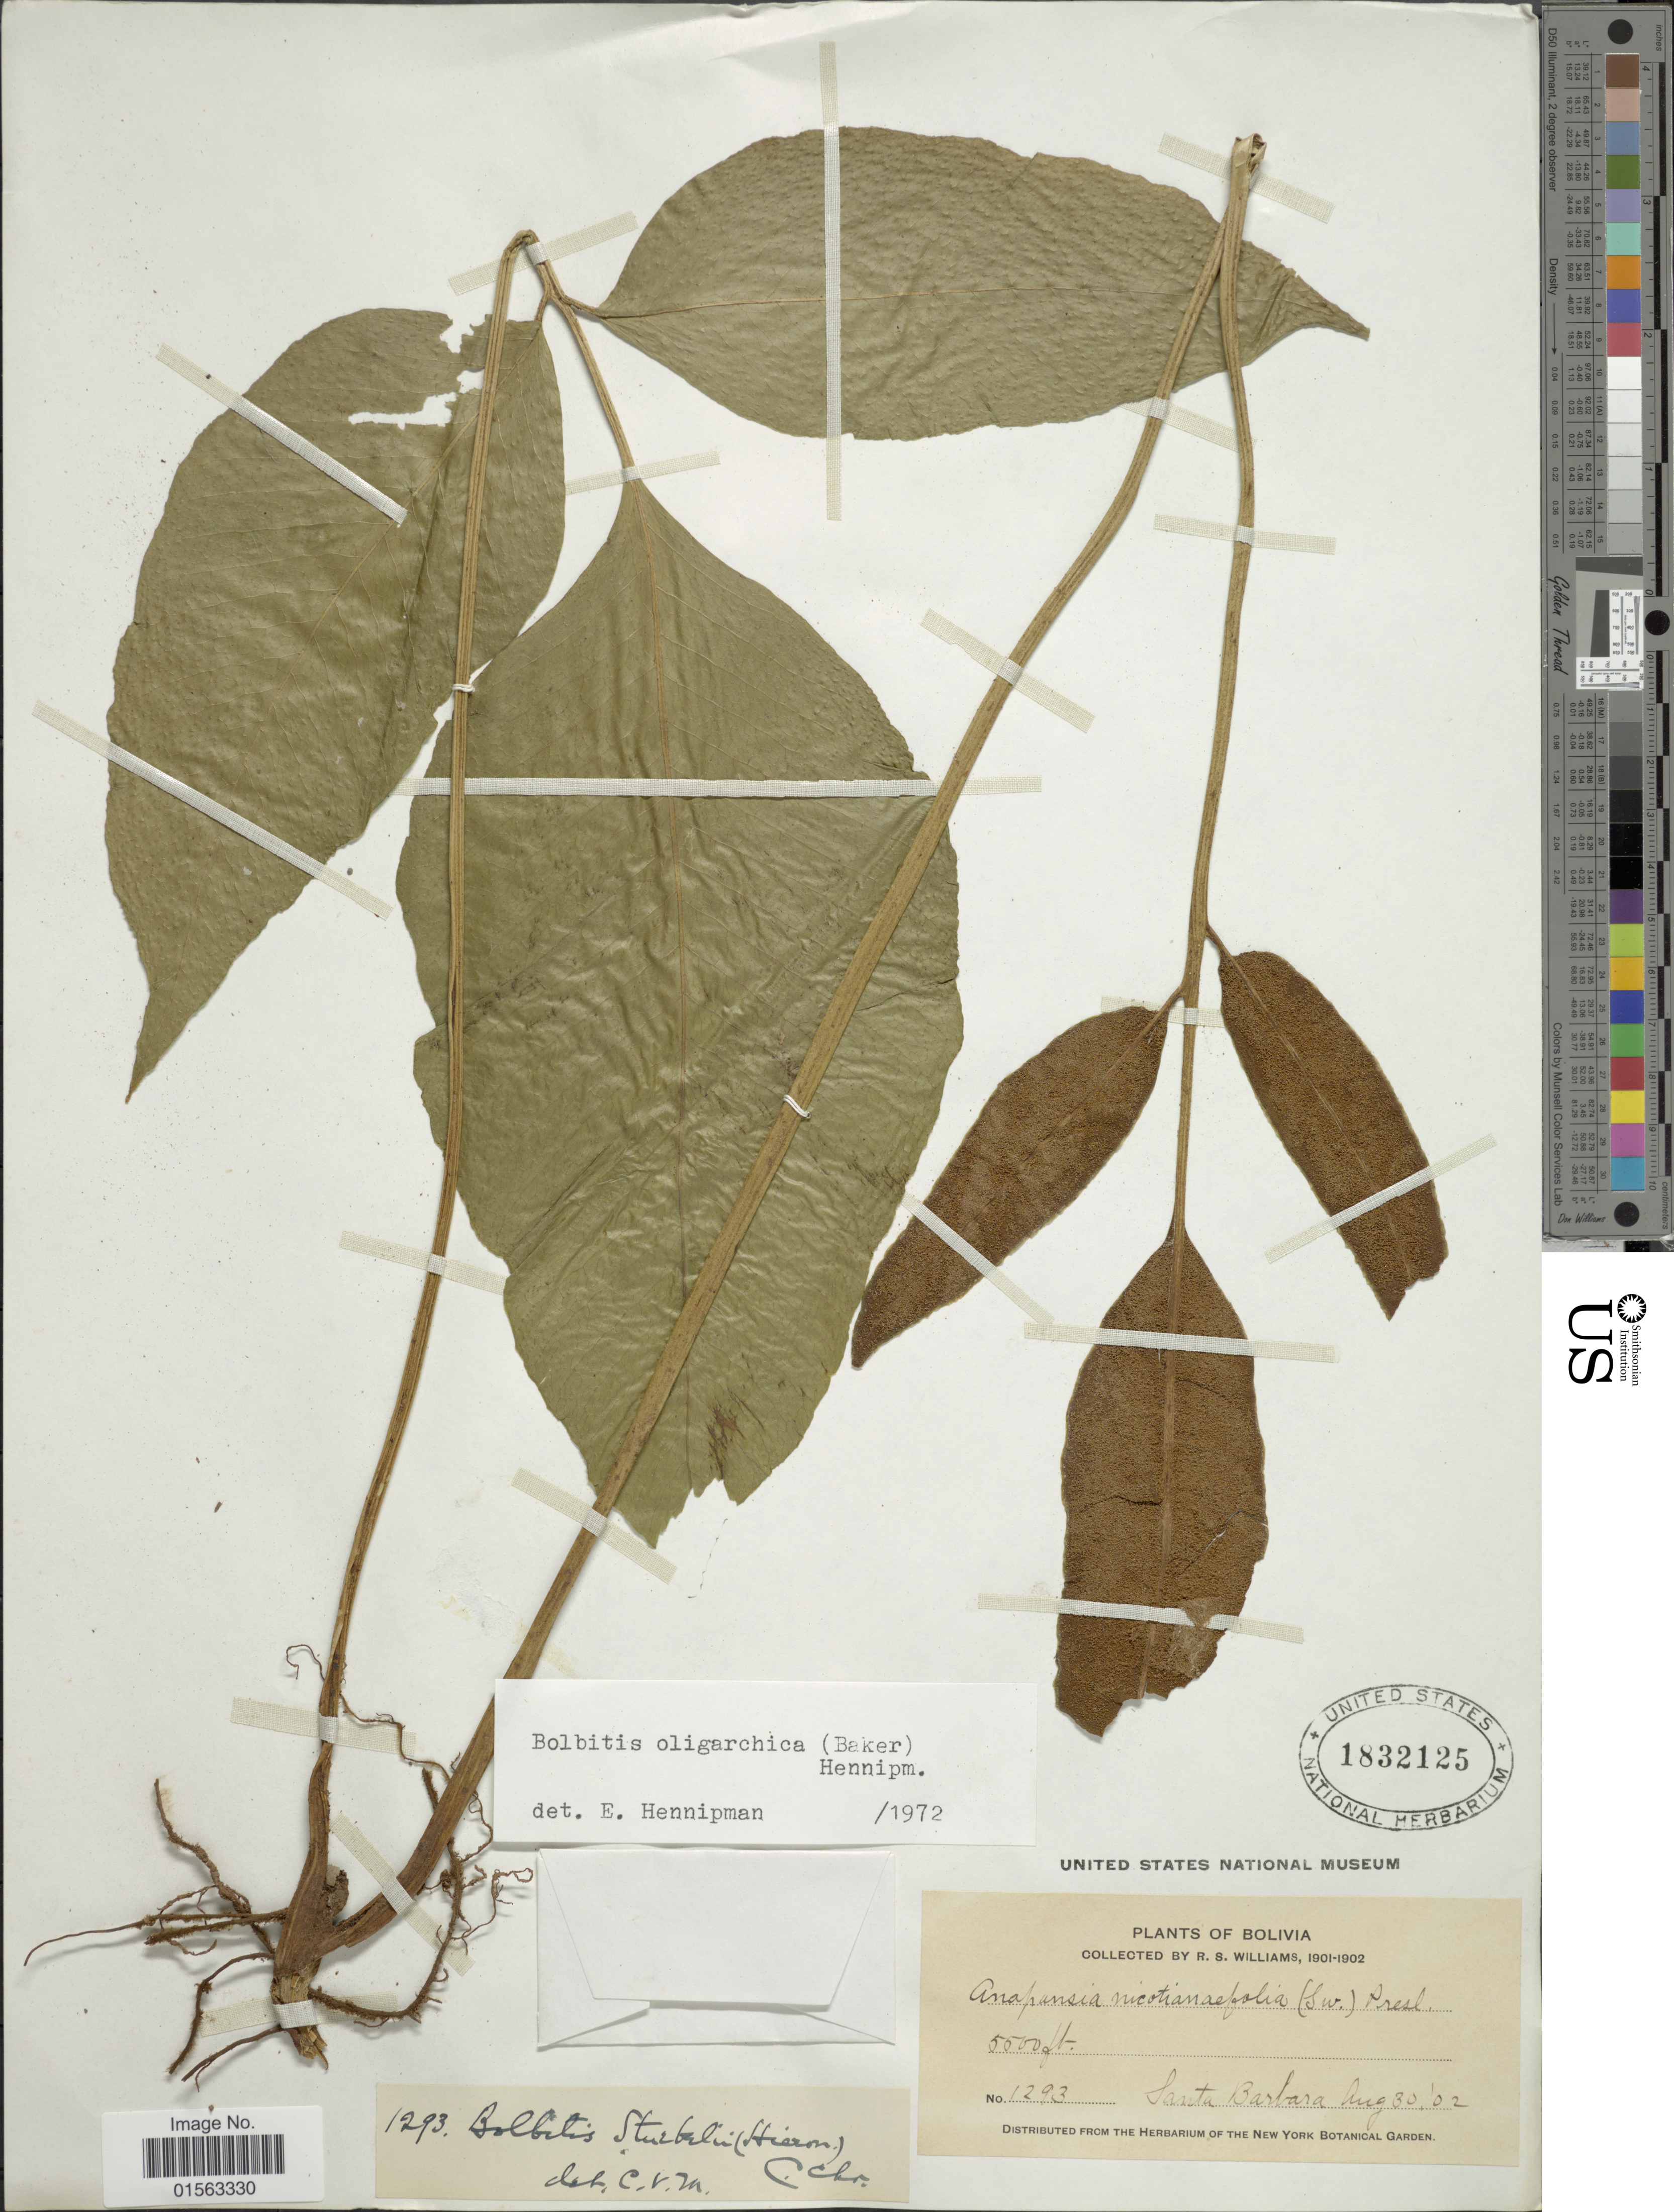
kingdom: Plantae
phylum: Tracheophyta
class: Polypodiopsida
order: Polypodiales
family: Dryopteridaceae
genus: Mickelia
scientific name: Mickelia oligarchica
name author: (Baker) R.C. Moran et al.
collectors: R. S. Williams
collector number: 1293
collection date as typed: Aug. 30, '02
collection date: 1902-08-30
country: Bolivia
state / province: La Paz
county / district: Franz Tamayo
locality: Santa Barbara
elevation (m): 1676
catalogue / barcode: US 1832125